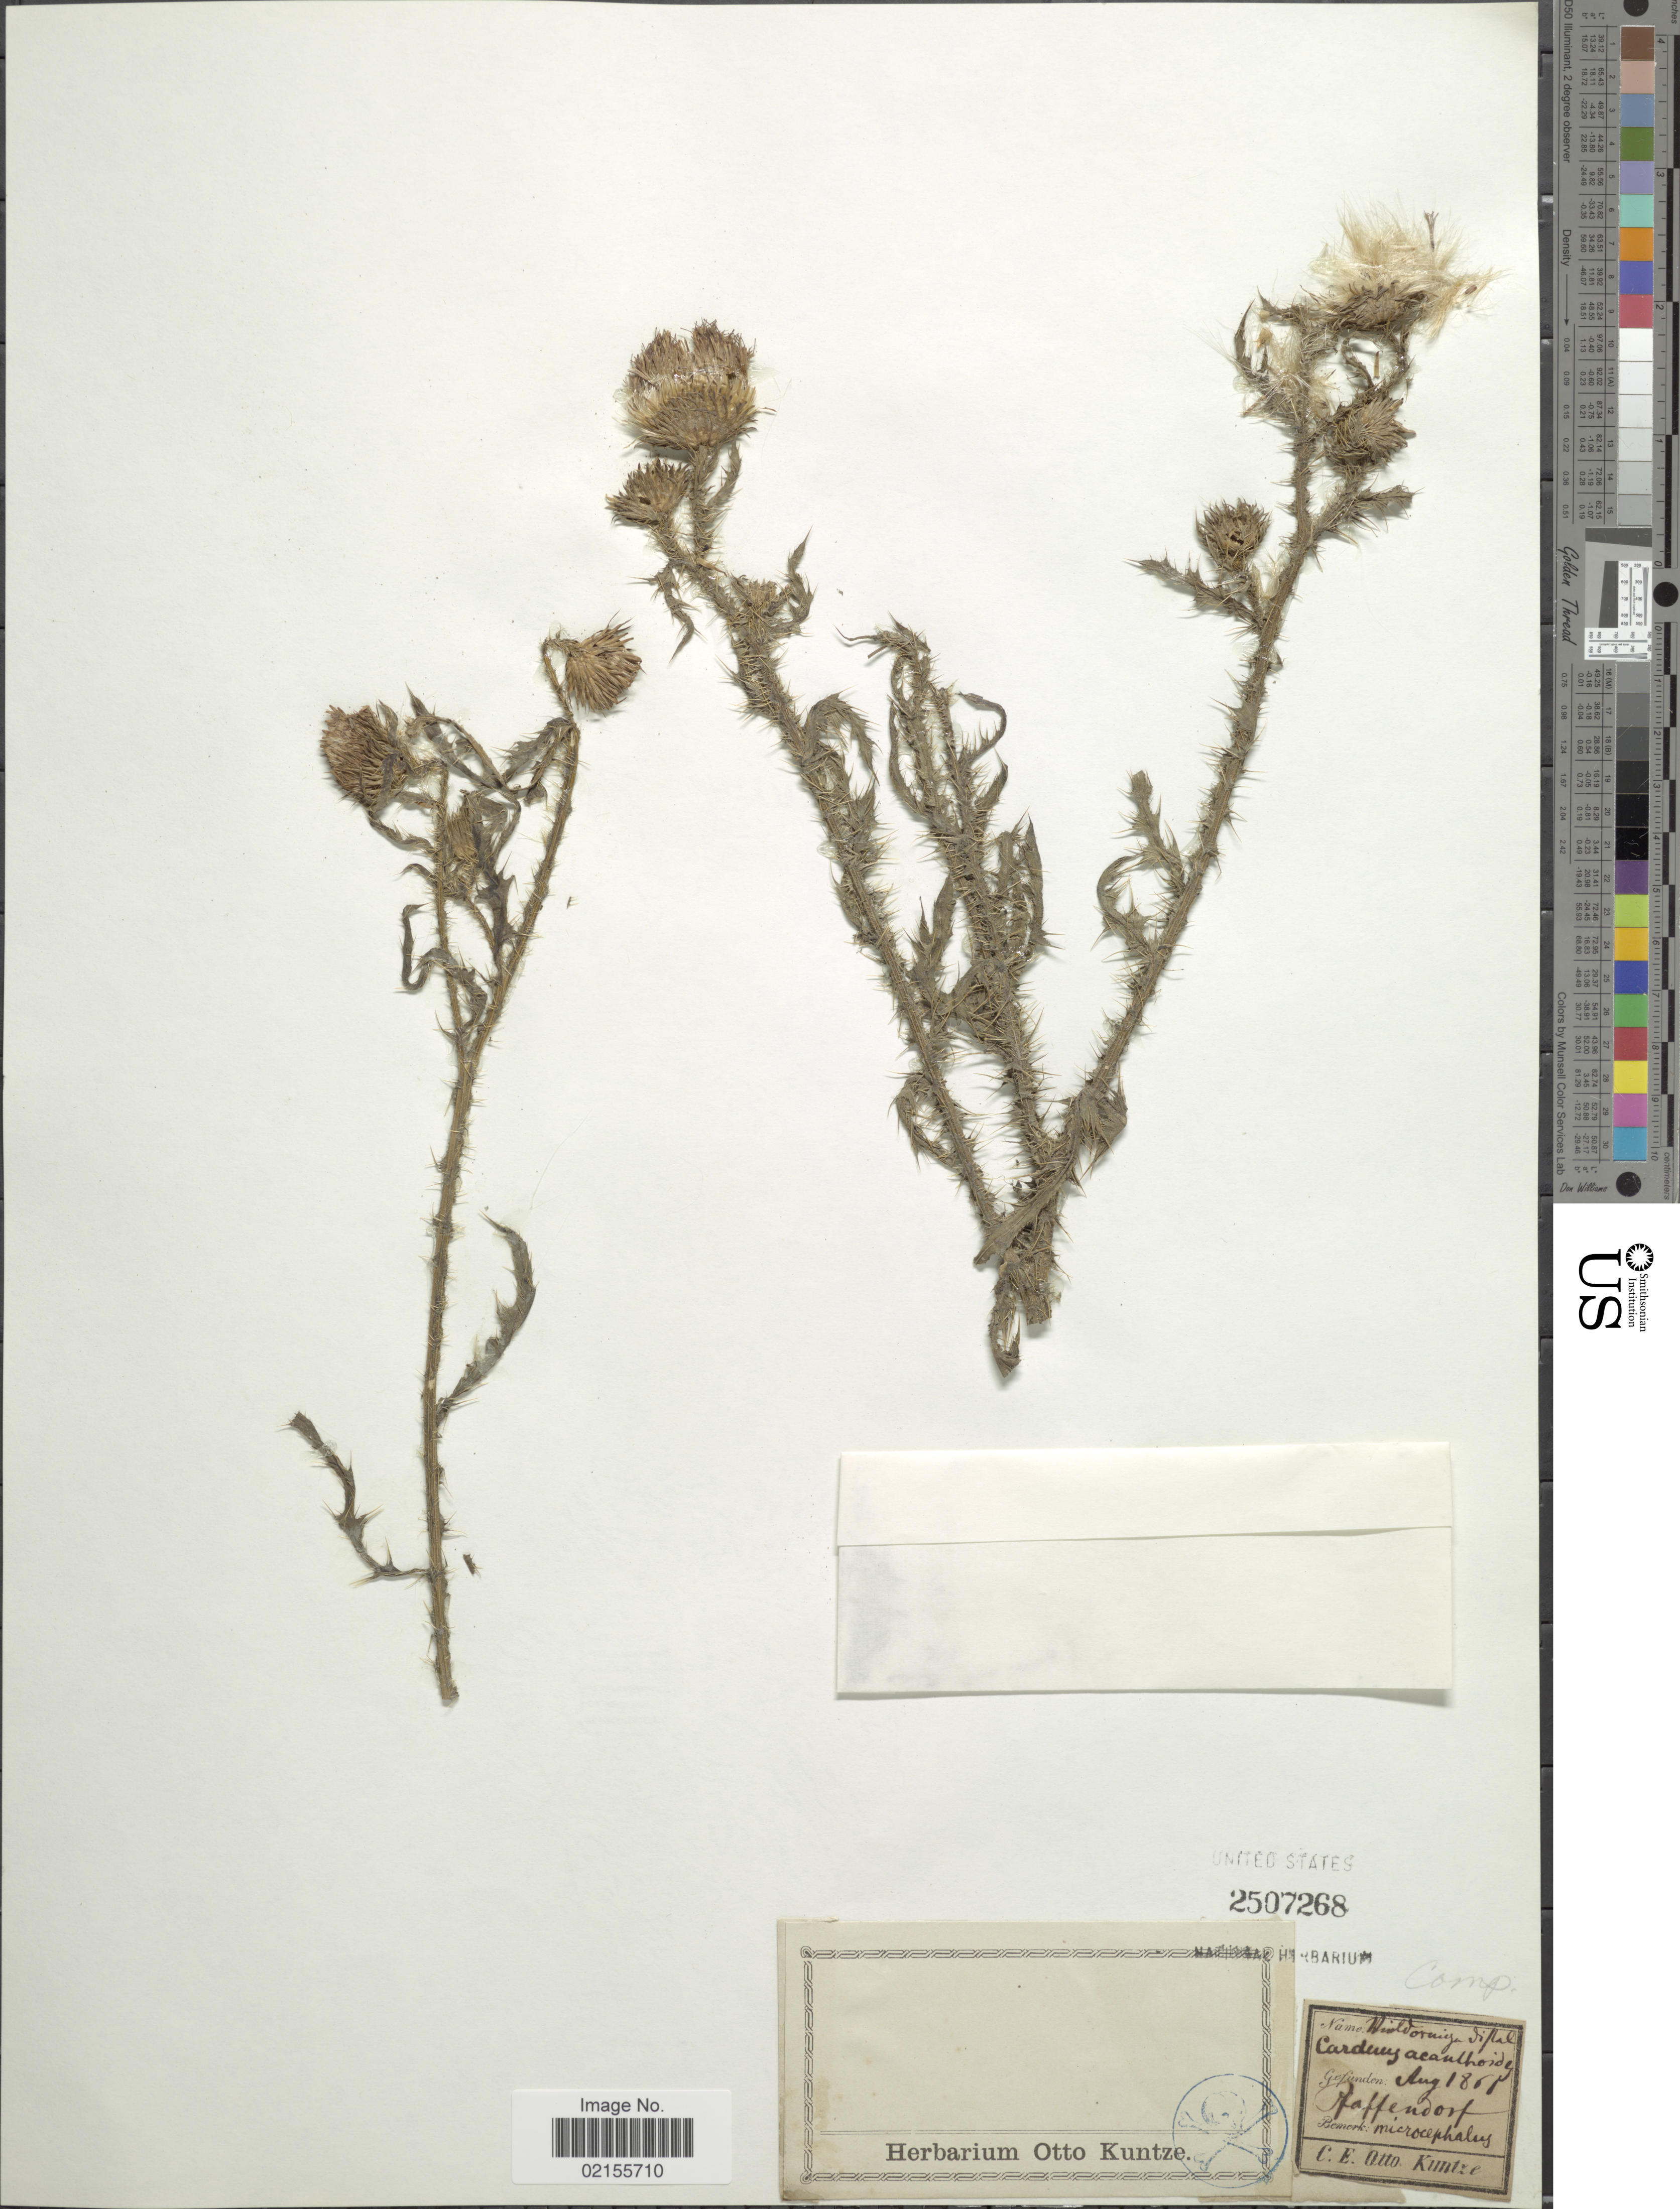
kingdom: Plantae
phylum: Tracheophyta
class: Magnoliopsida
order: Asterales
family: Asteraceae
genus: Carduus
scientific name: Carduus acanthoides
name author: L.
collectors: C.E.O. Kuntze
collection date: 1866-08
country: Germany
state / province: Bayern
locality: Pfaffendorf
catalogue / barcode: US 2507268